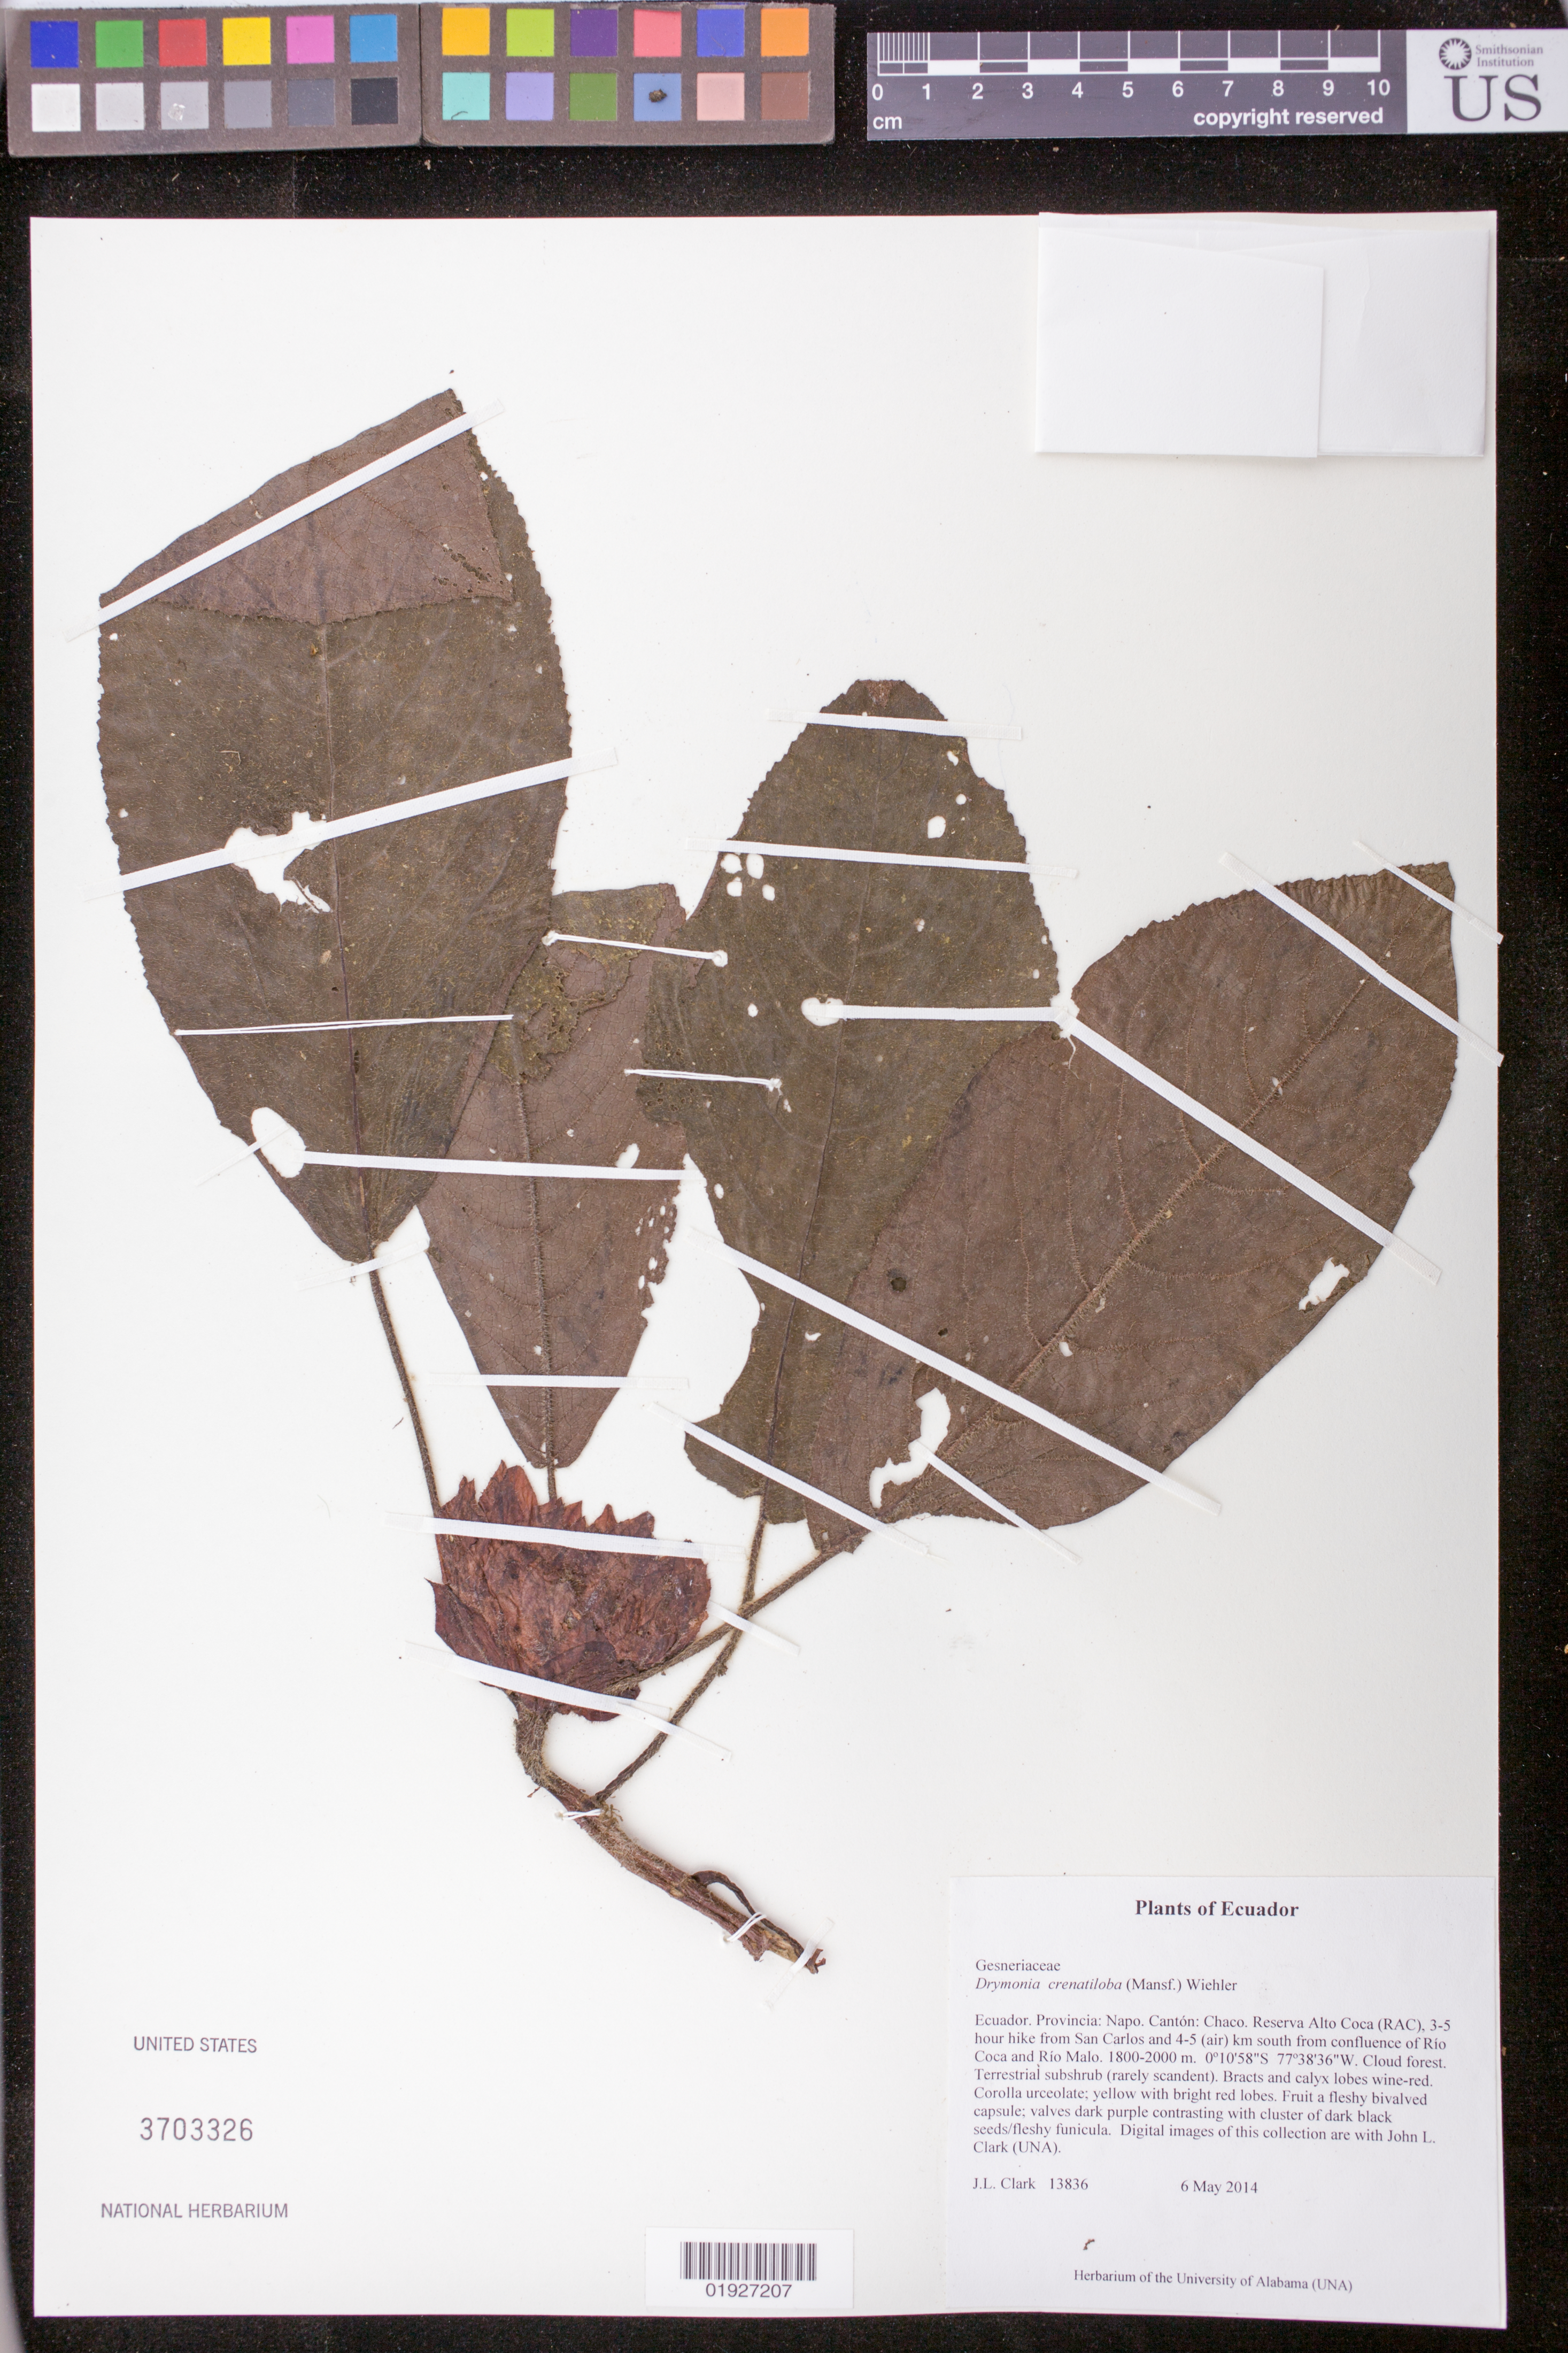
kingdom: Plantae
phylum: Tracheophyta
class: Magnoliopsida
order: Lamiales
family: Gesneriaceae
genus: Drymonia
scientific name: Drymonia crenatiloba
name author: (Mansf.) Wiehler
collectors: J. L. Clark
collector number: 13836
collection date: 2014-05-06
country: Ecuador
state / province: Napo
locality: Canton: Chaco. Reserva Alto Coca (RAC), 3-5 hour hike from San Carlos and 4-5 (air) km south from confluence of Rio Coca and Rio Malo.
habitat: Cloud forest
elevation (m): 1800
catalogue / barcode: US 3703326